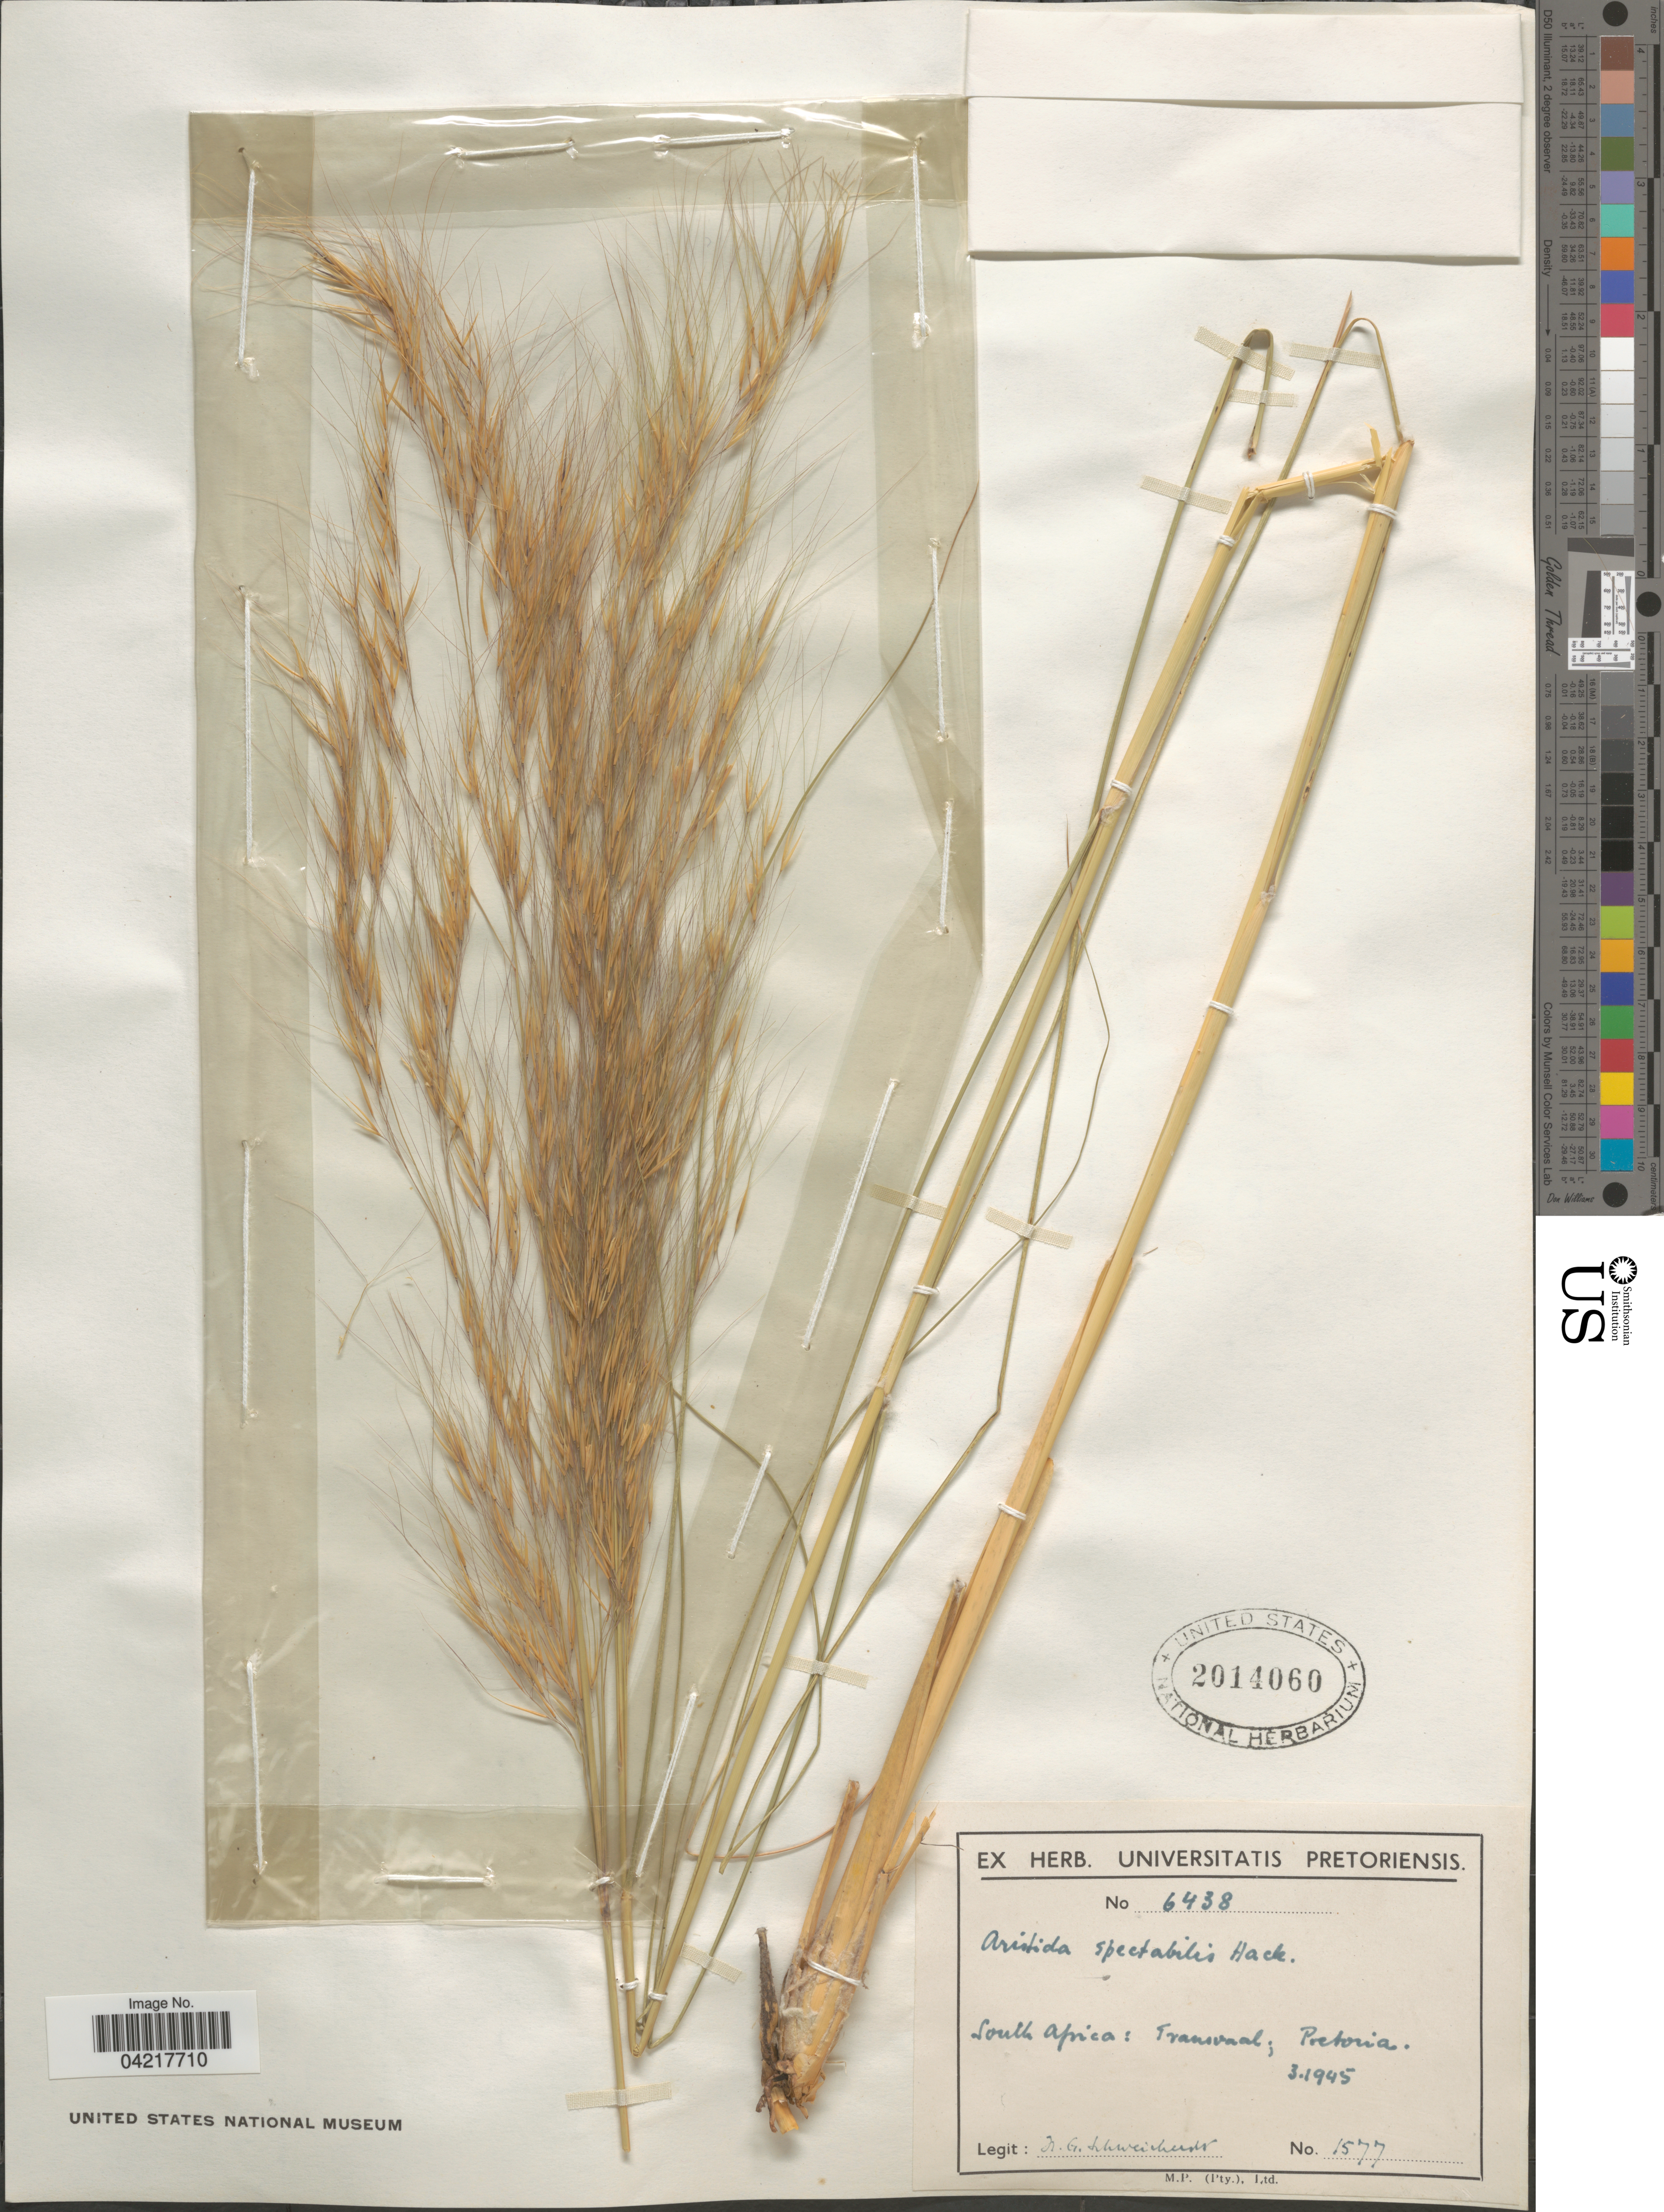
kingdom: Plantae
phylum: Tracheophyta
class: Liliopsida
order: Poales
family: Poaceae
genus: Aristida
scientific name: Aristida spectabilis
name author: Hack.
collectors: H. Schweickerdt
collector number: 1577/6438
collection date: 1945-03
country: South Africa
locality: South Africa: Transvaal, Pretoria.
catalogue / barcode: US 2014060